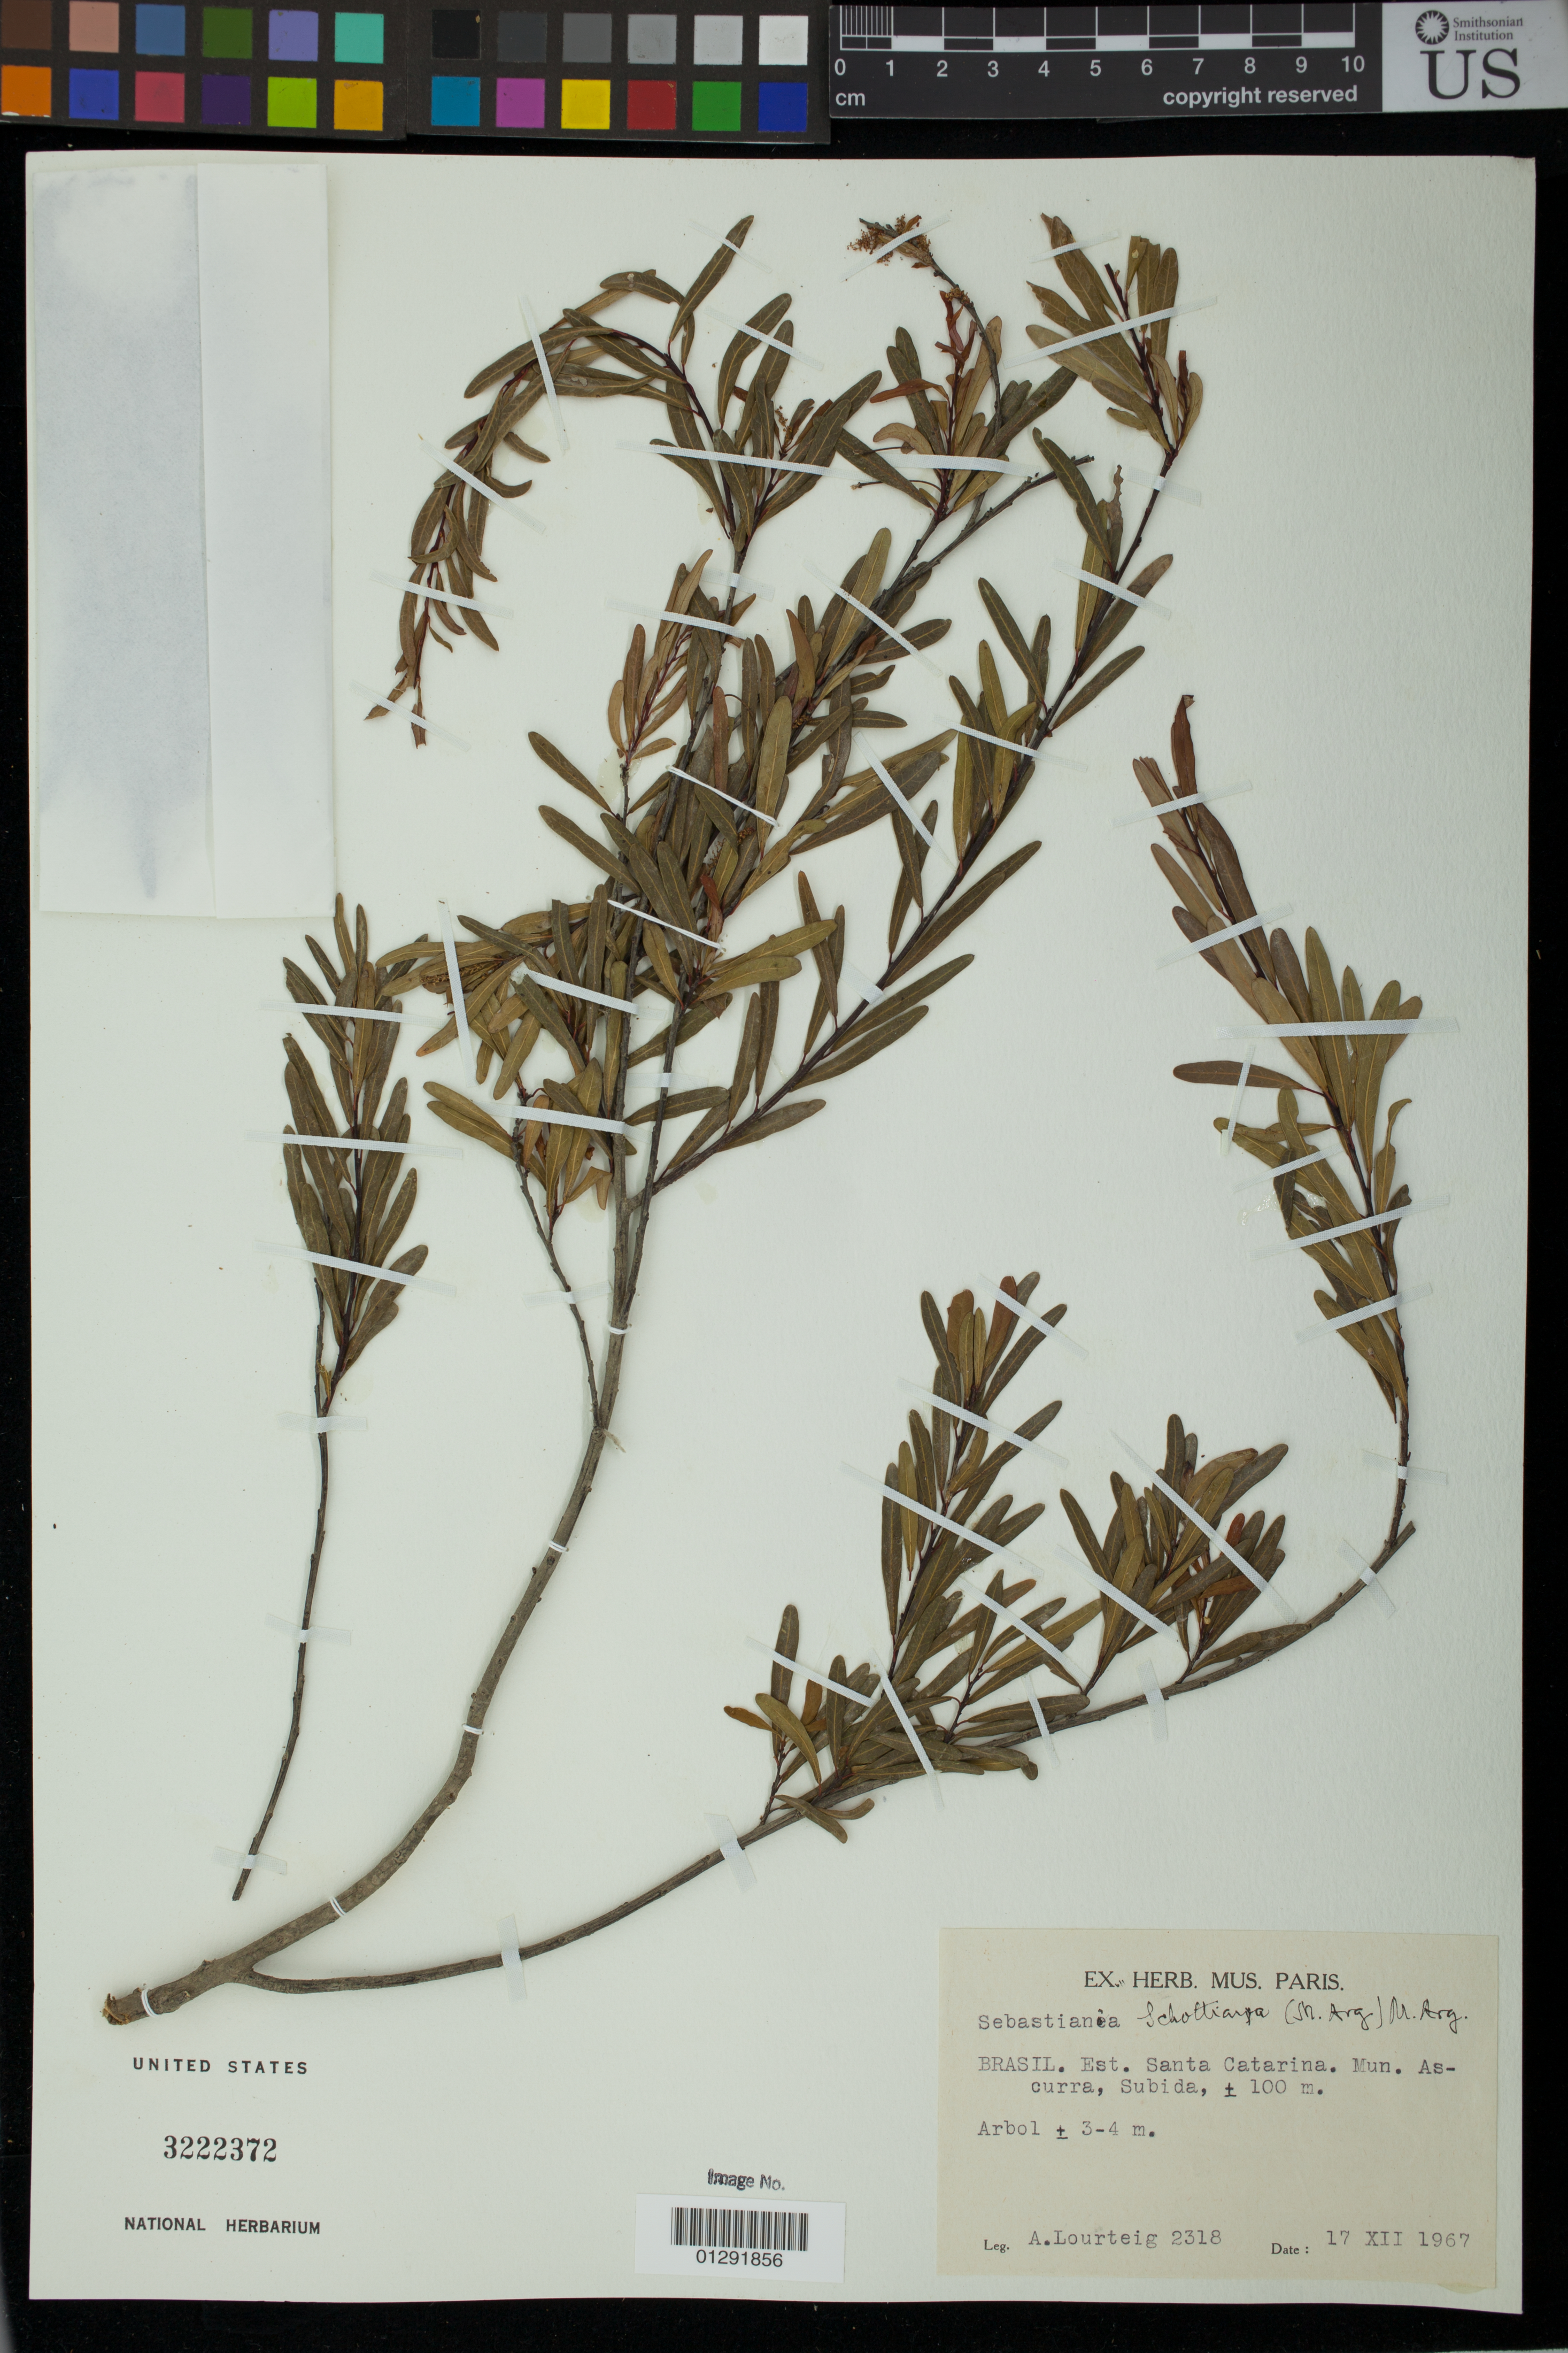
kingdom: Plantae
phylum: Tracheophyta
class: Magnoliopsida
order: Malpighiales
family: Euphorbiaceae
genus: Sebastiania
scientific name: Sebastiania schottiana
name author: (Müll. Arg.) Müll. Arg.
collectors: A. Lourteig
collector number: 2318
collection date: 1967-12-17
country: Brazil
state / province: Santa Catarina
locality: Mun. Ascurra, Subida.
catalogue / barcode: US 3222372